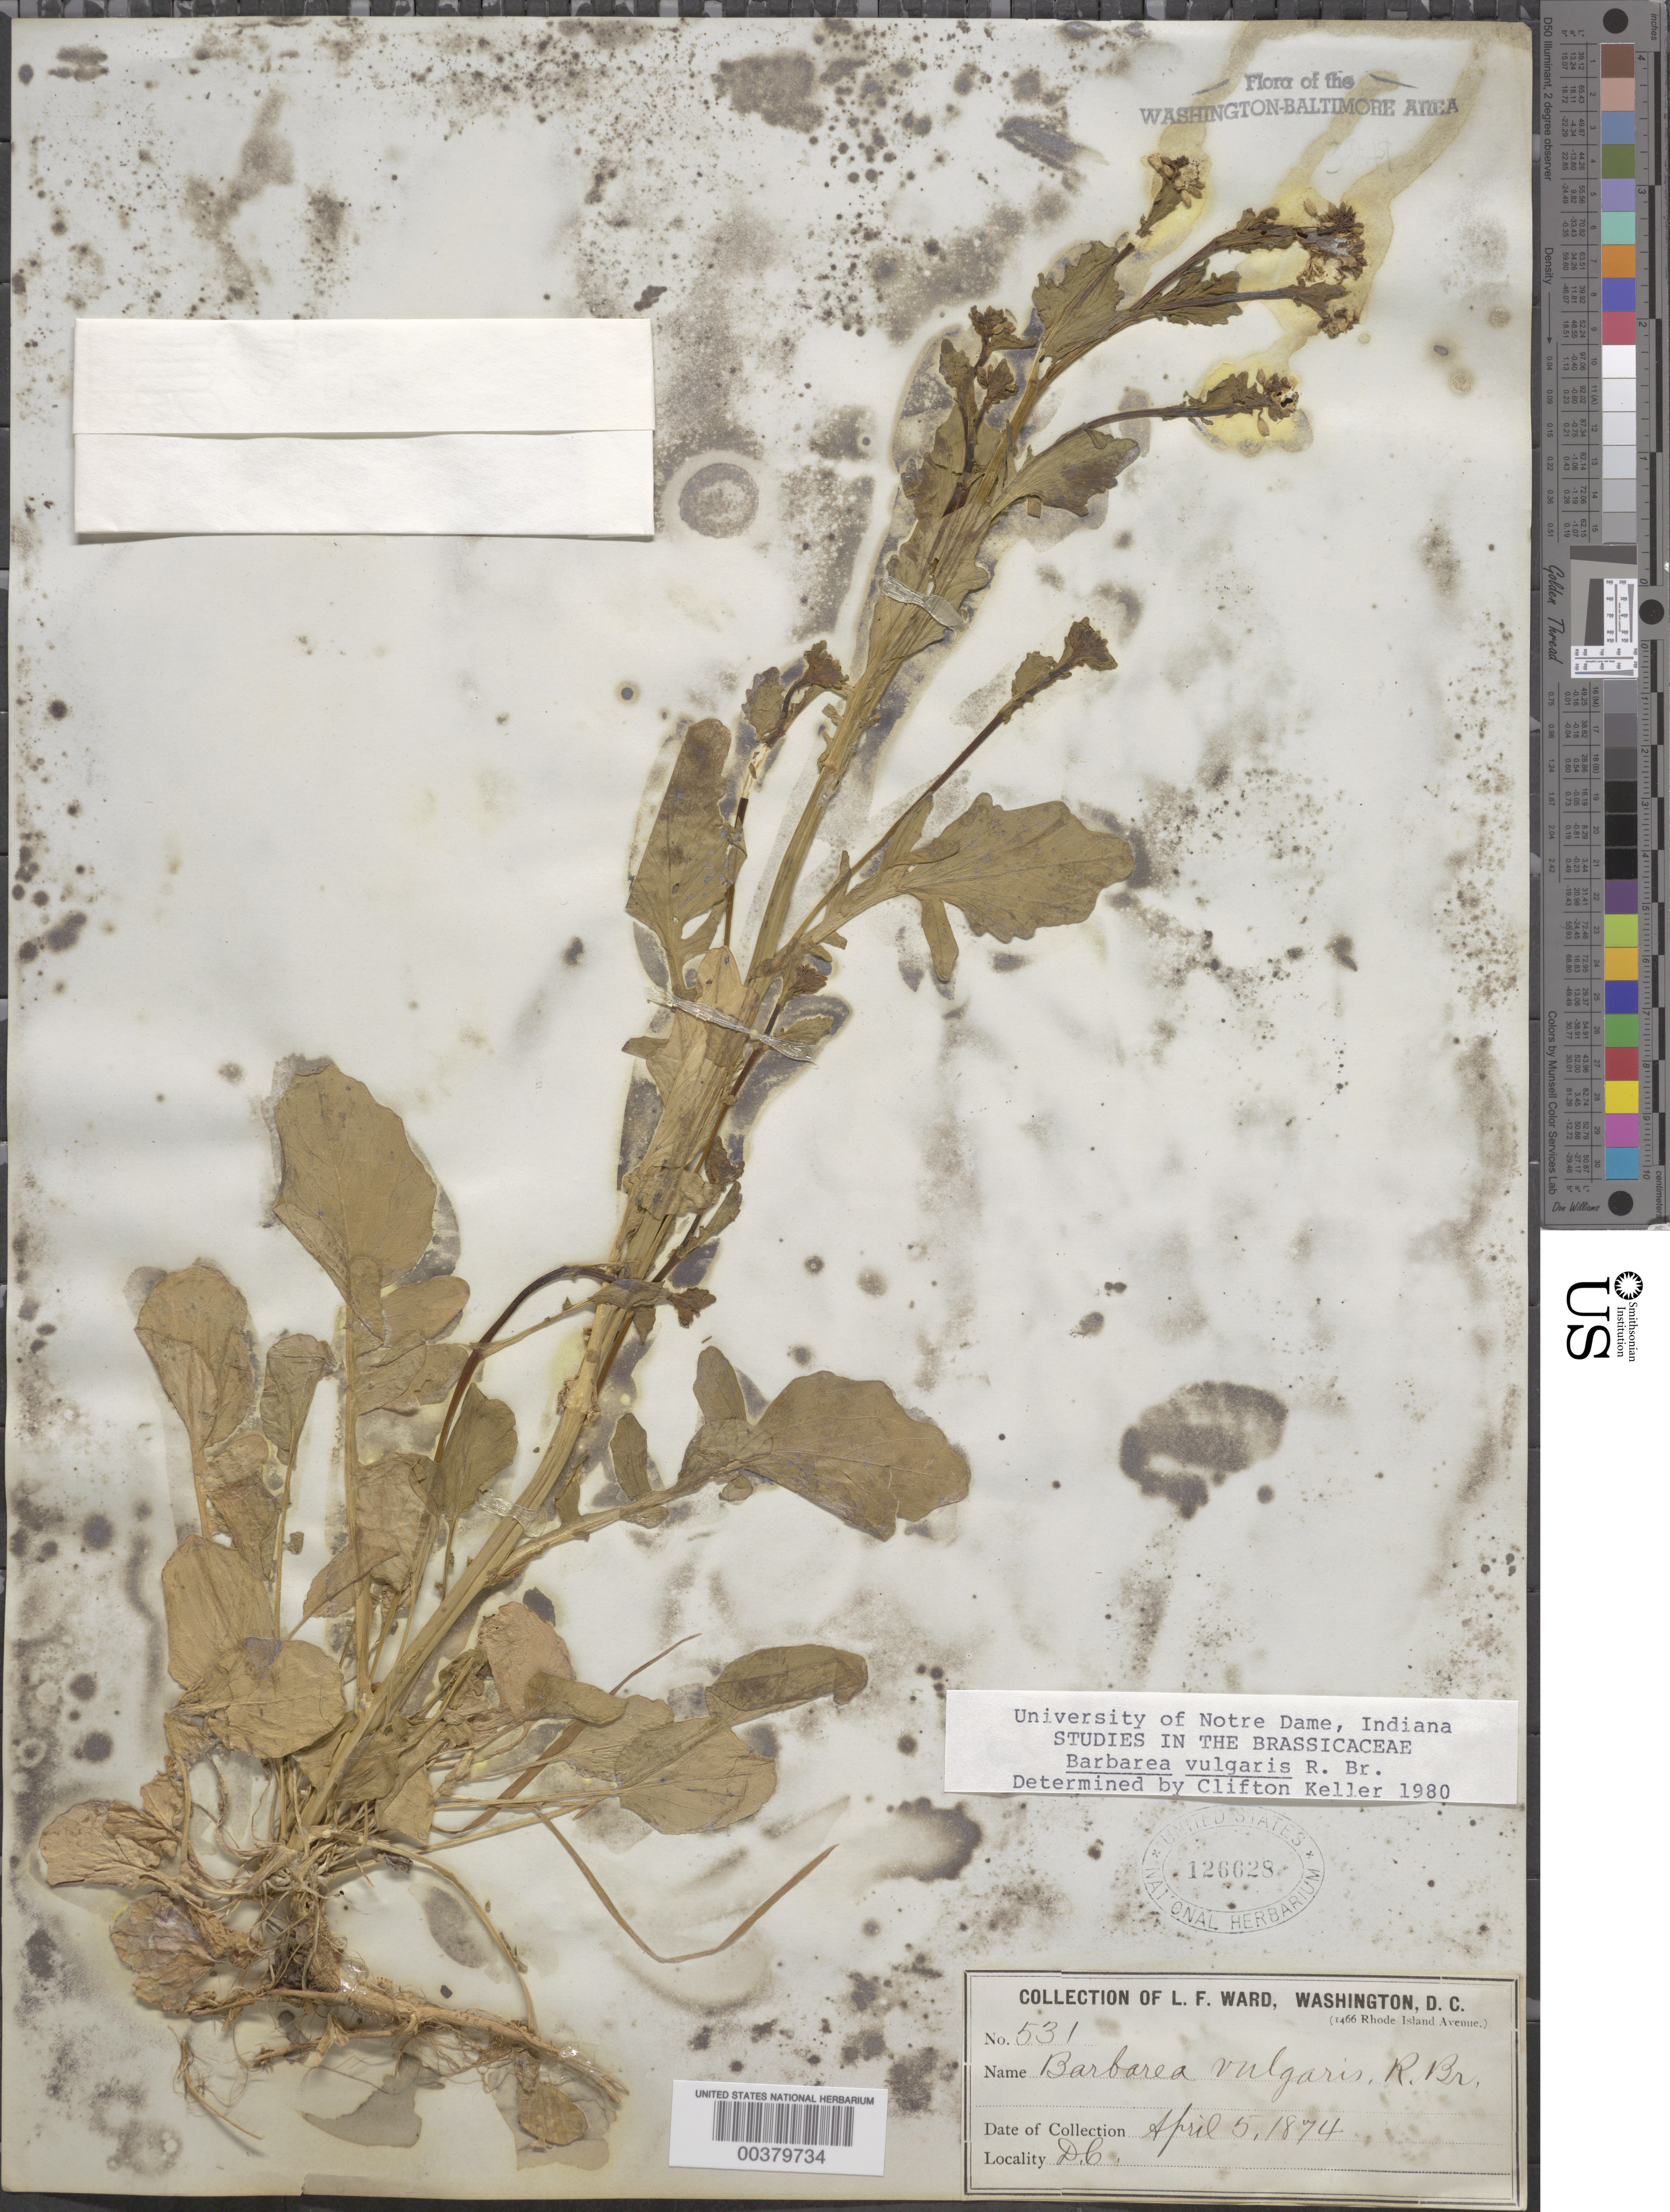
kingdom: Plantae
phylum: Tracheophyta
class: Magnoliopsida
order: Brassicales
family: Brassicaceae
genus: Barbarea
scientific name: Barbarea vulgaris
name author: W.T. Aiton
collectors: L. F. Ward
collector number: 531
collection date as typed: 05 Apr 1874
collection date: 1874-04-05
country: United States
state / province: District of Columbia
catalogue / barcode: US 126628